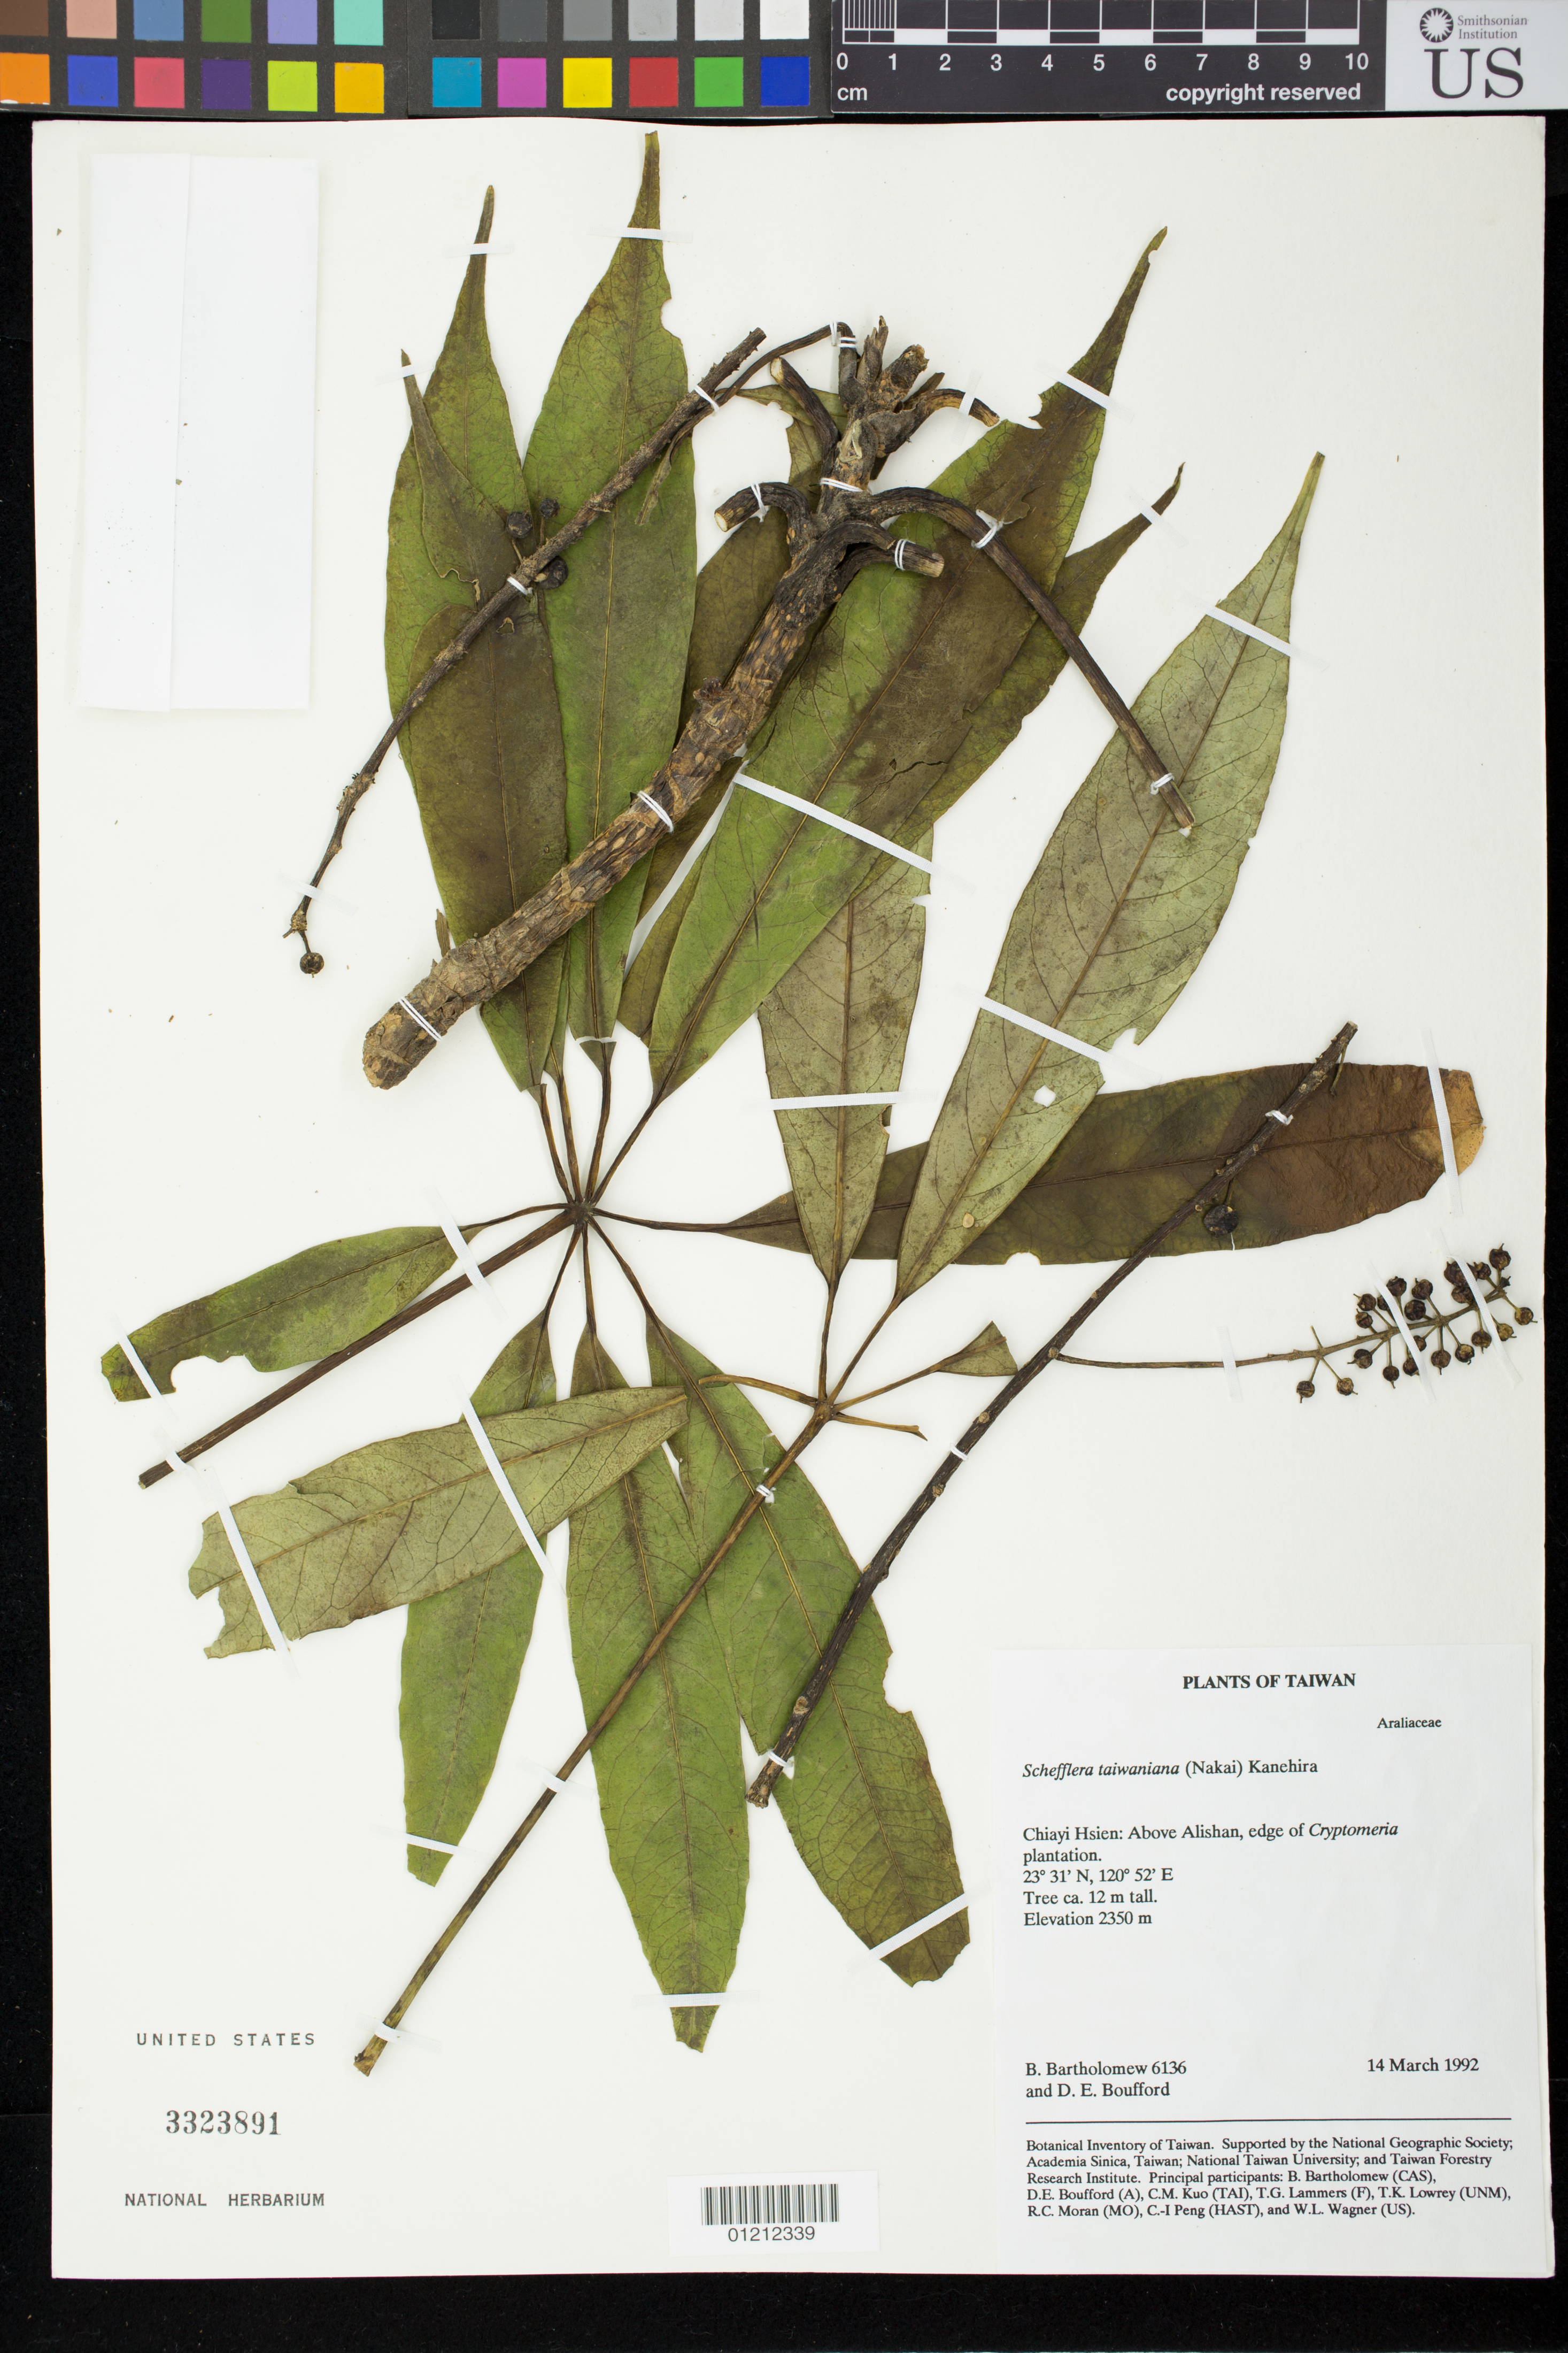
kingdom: Plantae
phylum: Tracheophyta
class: Magnoliopsida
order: Apiales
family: Araliaceae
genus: Schefflera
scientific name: Schefflera taiwaniana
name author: (Nakai) Kaneh.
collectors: B. Bartholomew & D. E. Boufford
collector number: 6136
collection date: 1992-03-14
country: Taiwan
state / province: Chiayi City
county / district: Chiayi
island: Taiwan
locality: Chiayi Hsien: Above Alishan, edge of Cryptomeria plantation.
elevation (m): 2350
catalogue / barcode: US 3323891